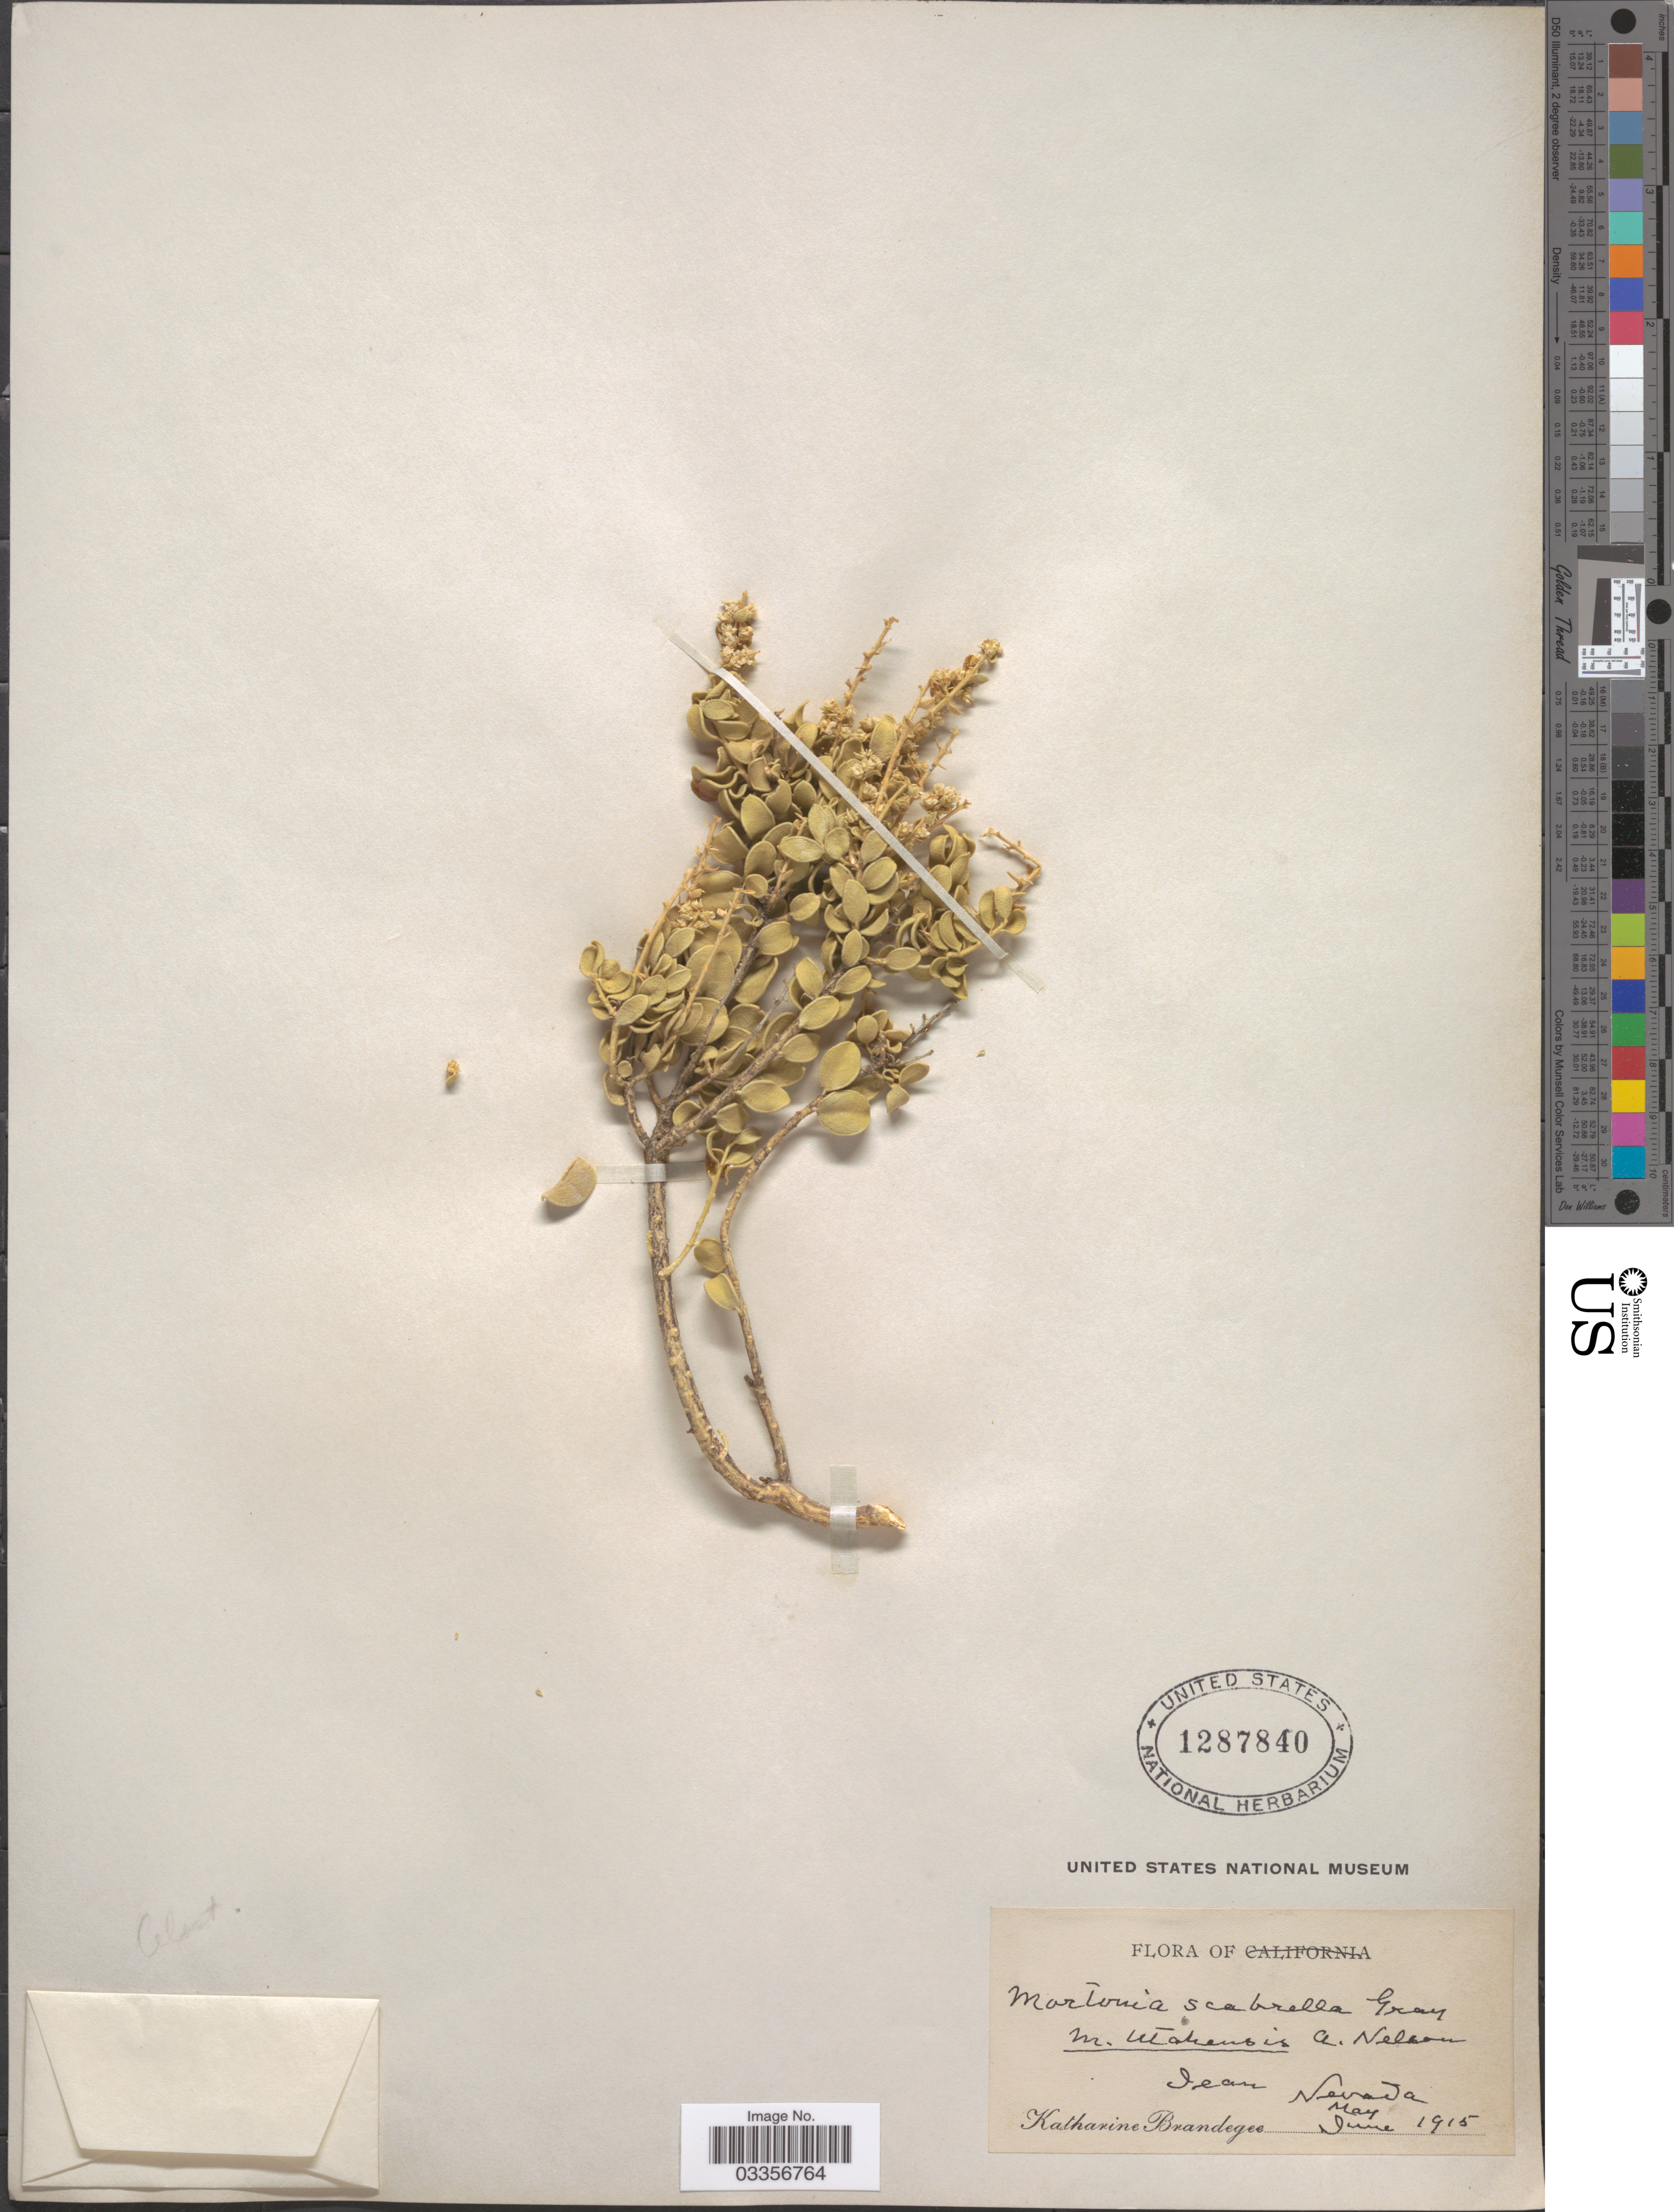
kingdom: Plantae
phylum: Tracheophyta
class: Magnoliopsida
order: Celastrales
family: Celastraceae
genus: Mortonia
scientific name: Mortonia utahensis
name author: (Coville ex Trel.) A. Nelson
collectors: M. K. Brandegee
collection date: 1915-05/1915-06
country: United States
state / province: Nevada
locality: Jean.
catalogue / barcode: US 1287840